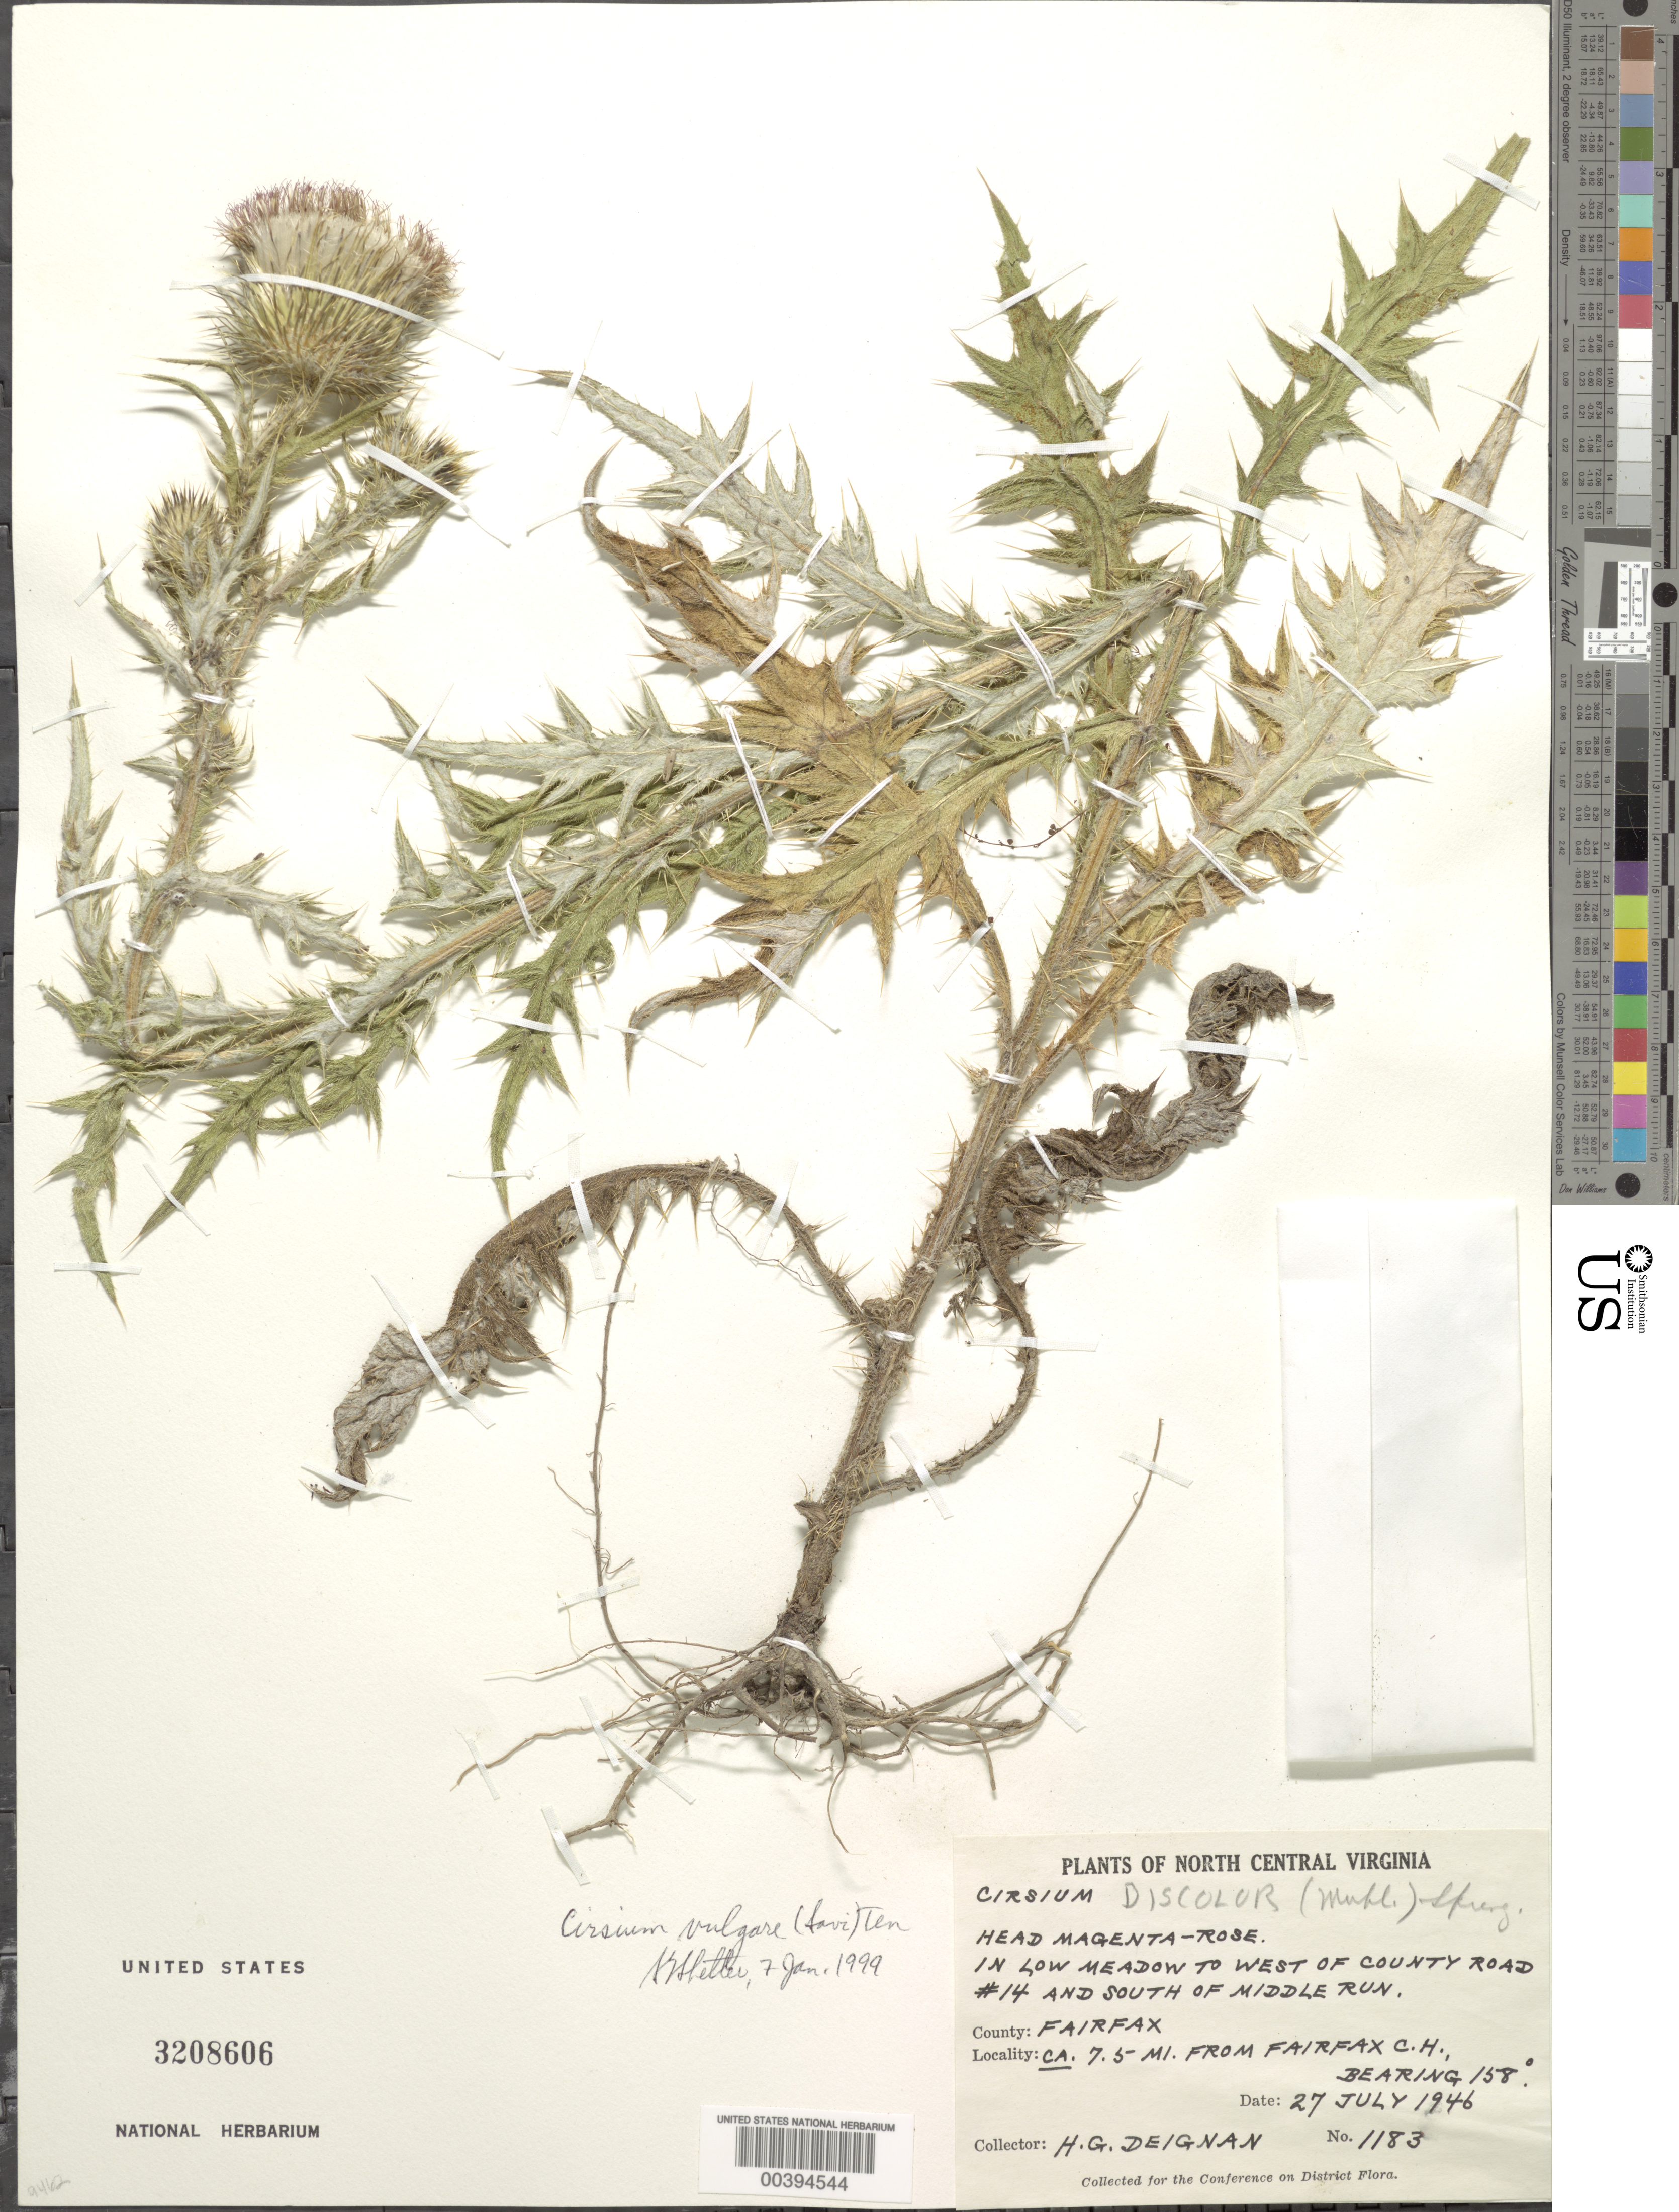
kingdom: Plantae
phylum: Tracheophyta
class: Magnoliopsida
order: Asterales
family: Asteraceae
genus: Cirsium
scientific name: Cirsium vulgare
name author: (Savi) Ten.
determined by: Shetler, Stanwyn G., (US), NMNH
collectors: H. Deignan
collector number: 1183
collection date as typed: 27 Jul 1946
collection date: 1946-07-27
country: United States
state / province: Virginia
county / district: Fairfax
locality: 7.5 M from Fairfax Court House, S of Middle Run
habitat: In low meadow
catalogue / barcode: US 3208606